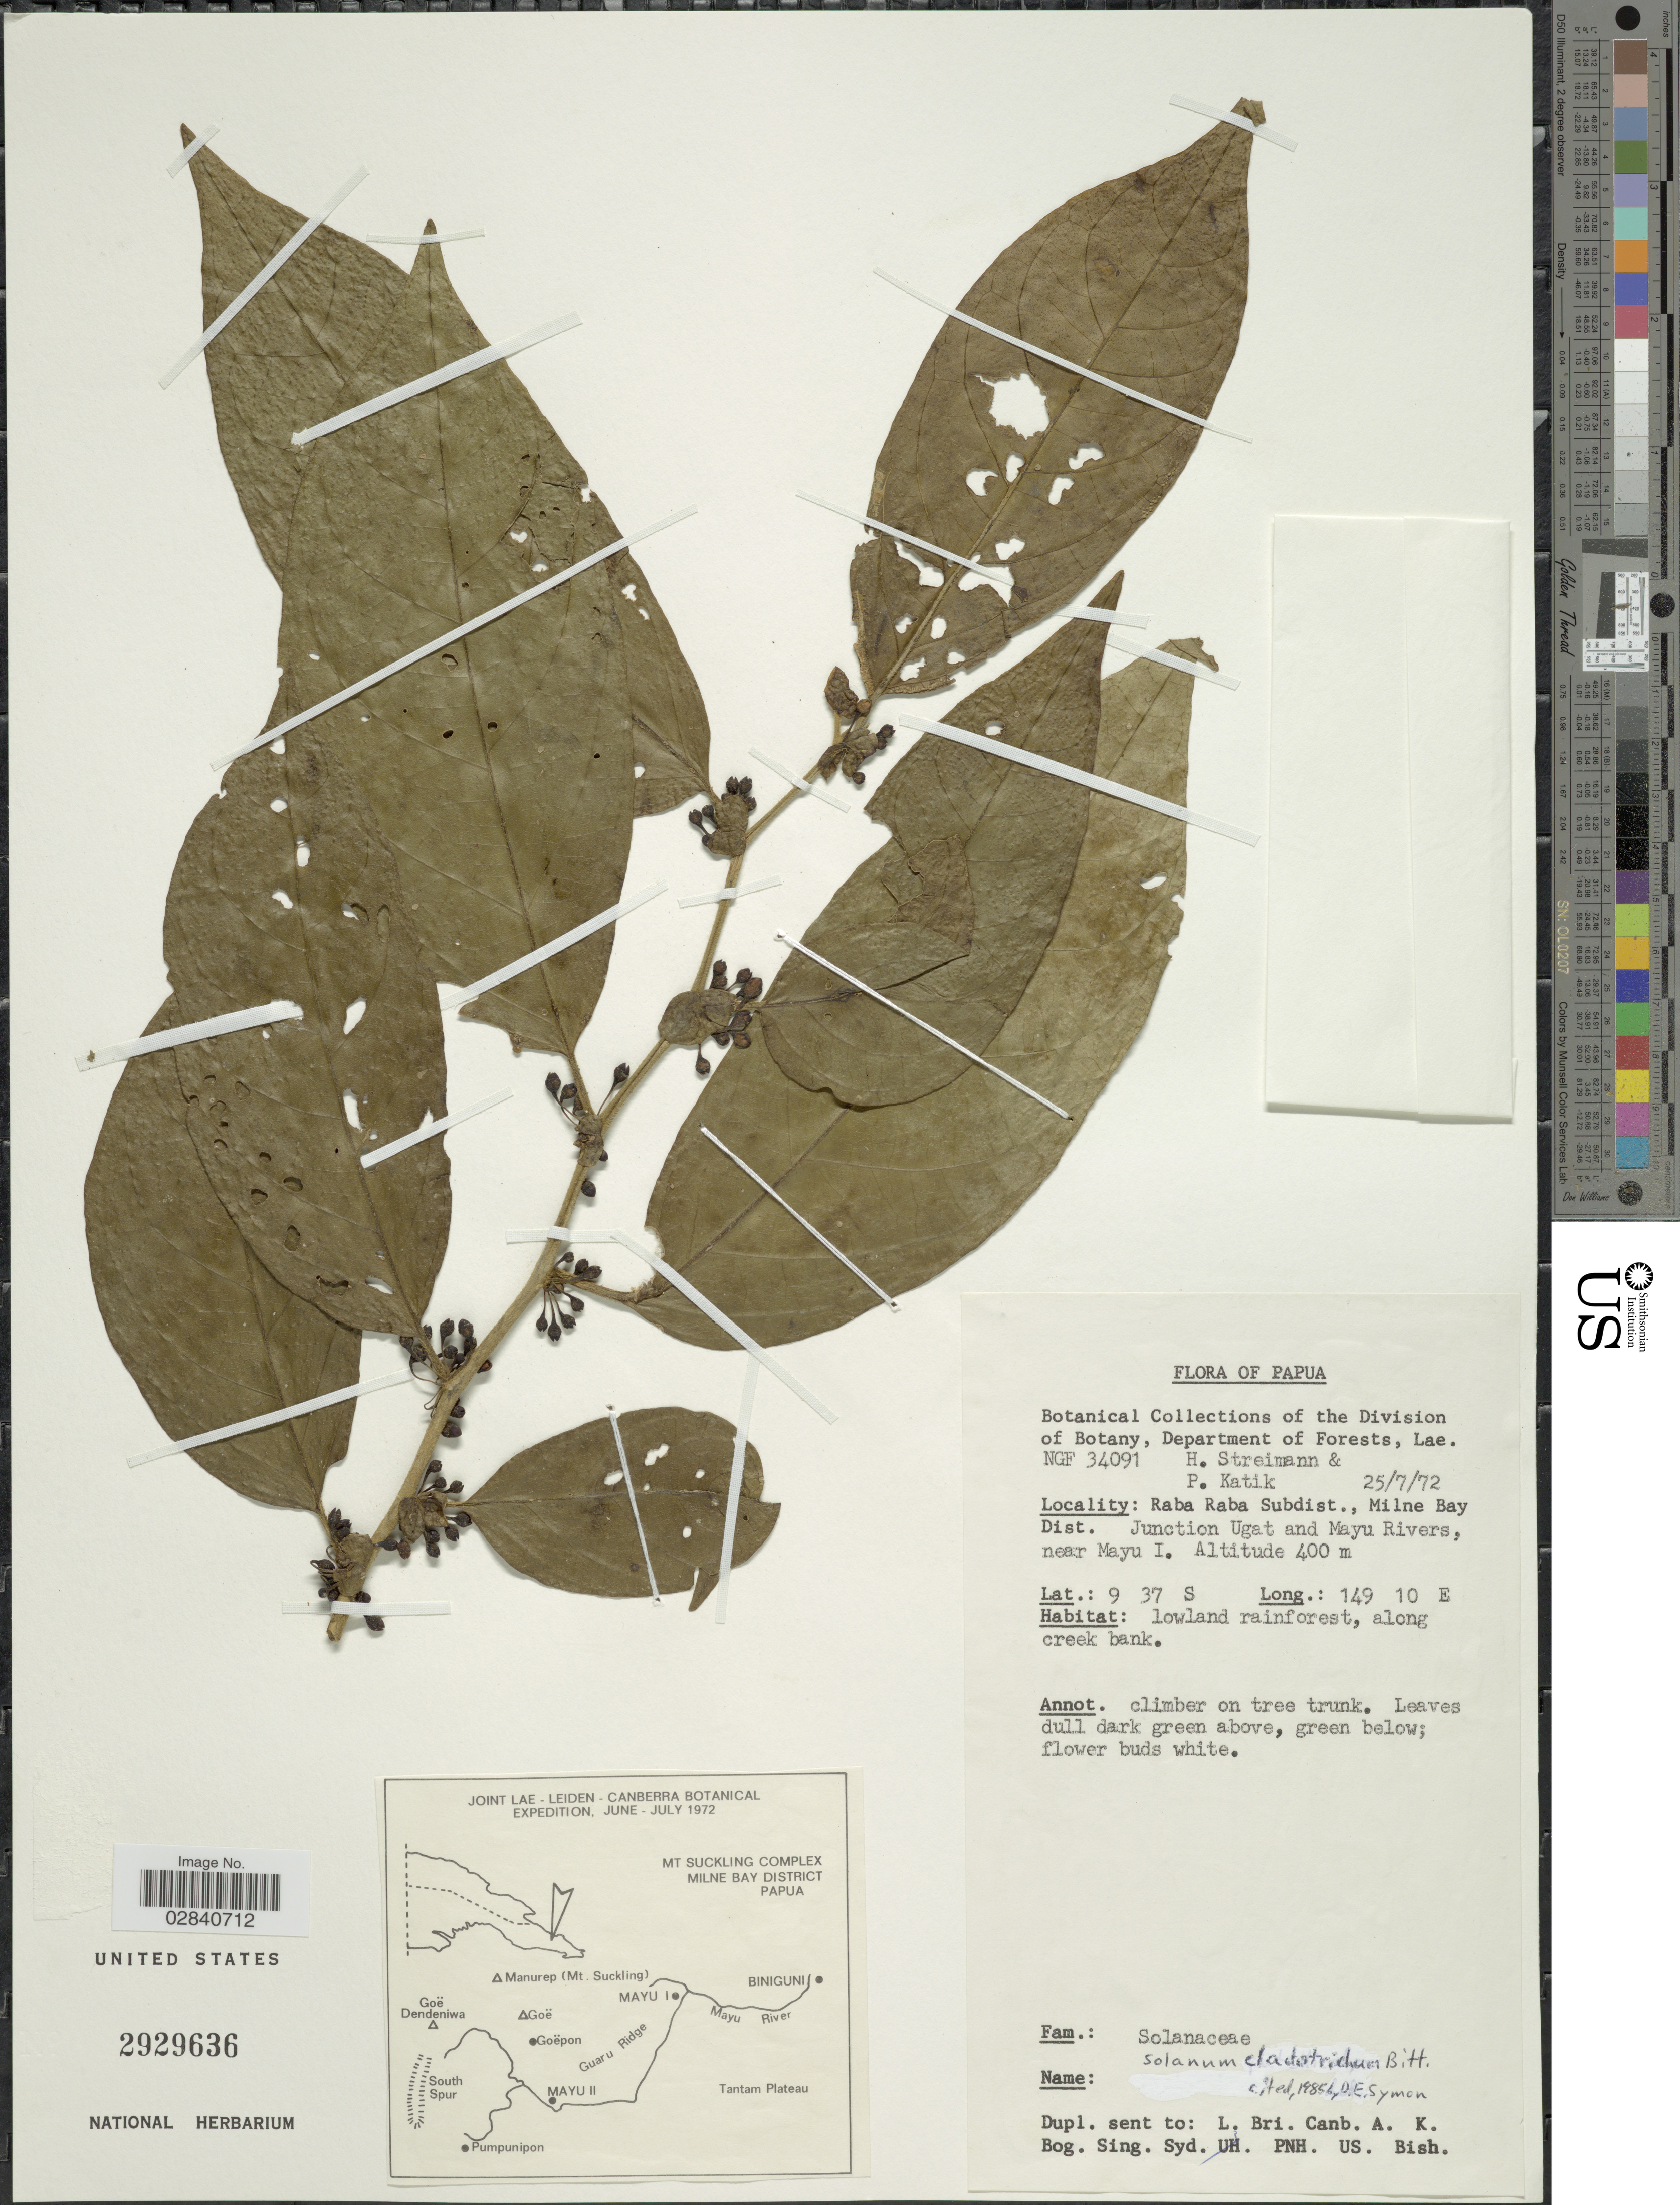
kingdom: Plantae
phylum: Tracheophyta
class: Magnoliopsida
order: Solanales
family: Solanaceae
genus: Lycianthes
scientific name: Lycianthes cladotrichota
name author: (Bitter) Bitter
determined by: Knapp, S. D.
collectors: H. Streimann & P. Katik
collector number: NGF 34091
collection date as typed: Transcribed d/m/y: 25/7/72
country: Papua New Guinea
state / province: Milne Bay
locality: Raba Raba Subdist., Milne Bay Dist. Junction Ugat and Mayu Rivers, near Mayu I.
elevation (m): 400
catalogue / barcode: US 2929636